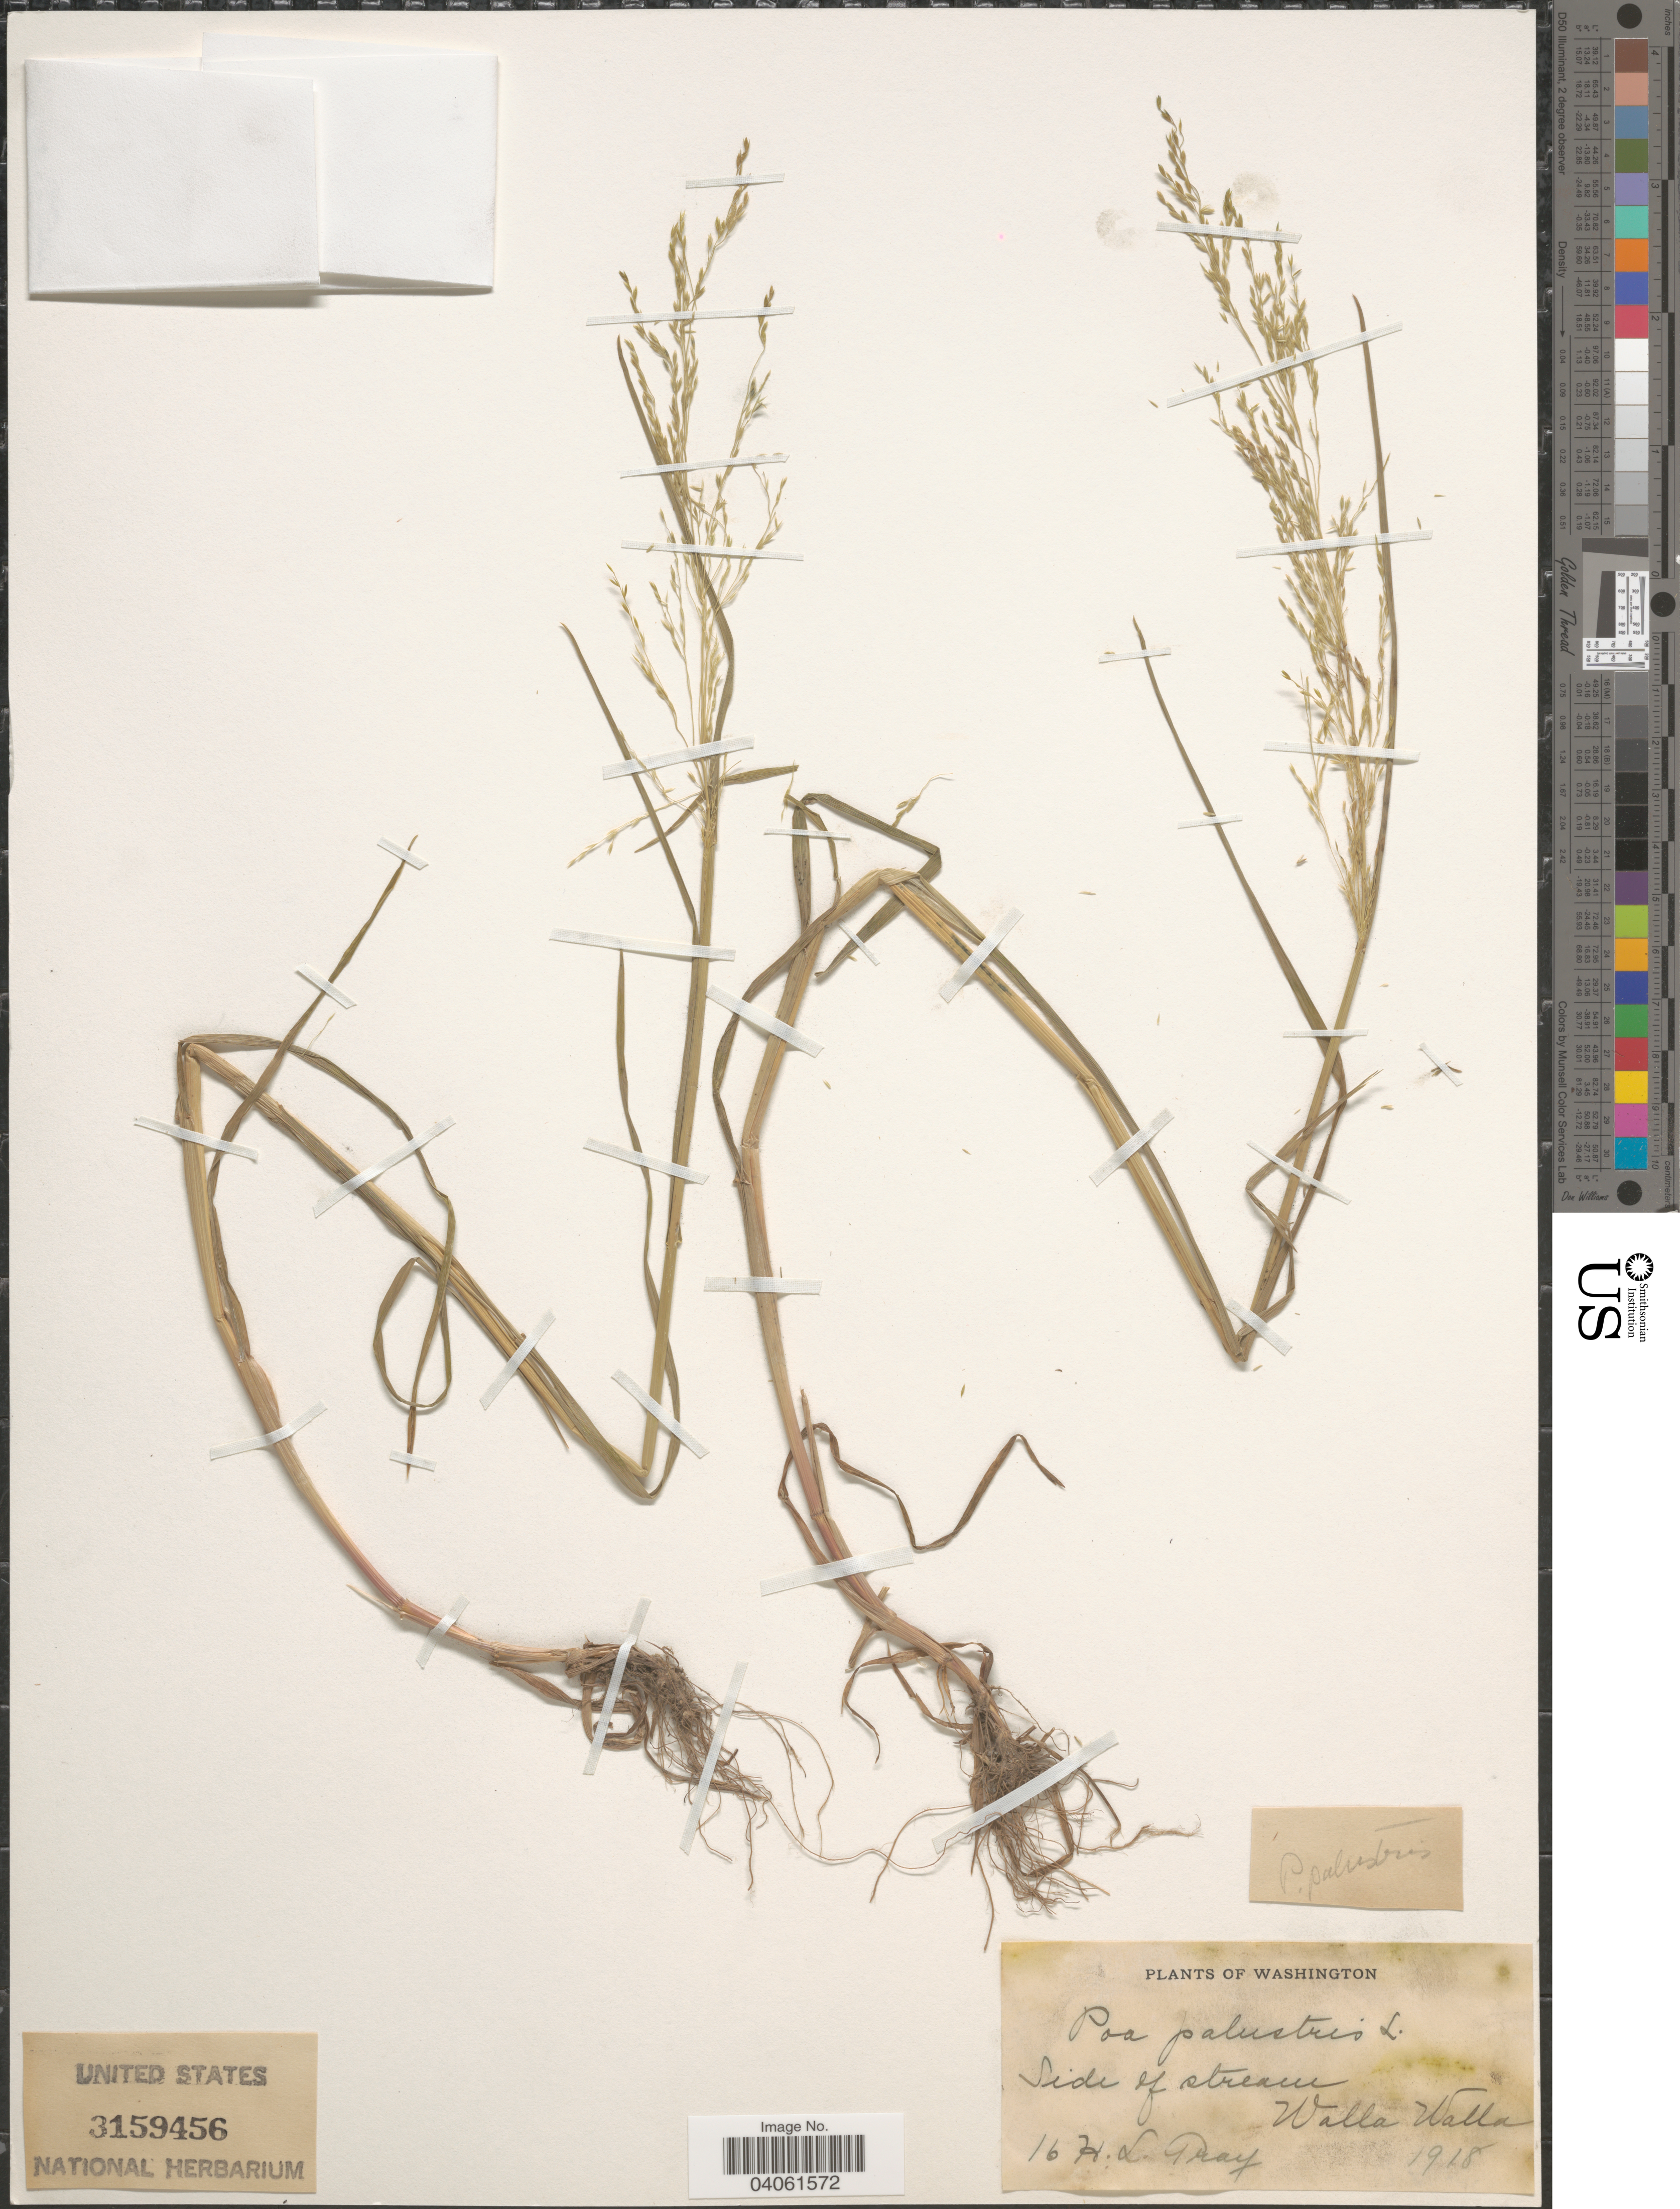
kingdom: Plantae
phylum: Tracheophyta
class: Liliopsida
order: Poales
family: Poaceae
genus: Poa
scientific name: Poa palustris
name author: L.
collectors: H. Gray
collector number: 16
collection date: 1918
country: United States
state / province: Washington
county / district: Walla Walla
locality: Side of stream, Walla Walla.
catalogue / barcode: US 3159456